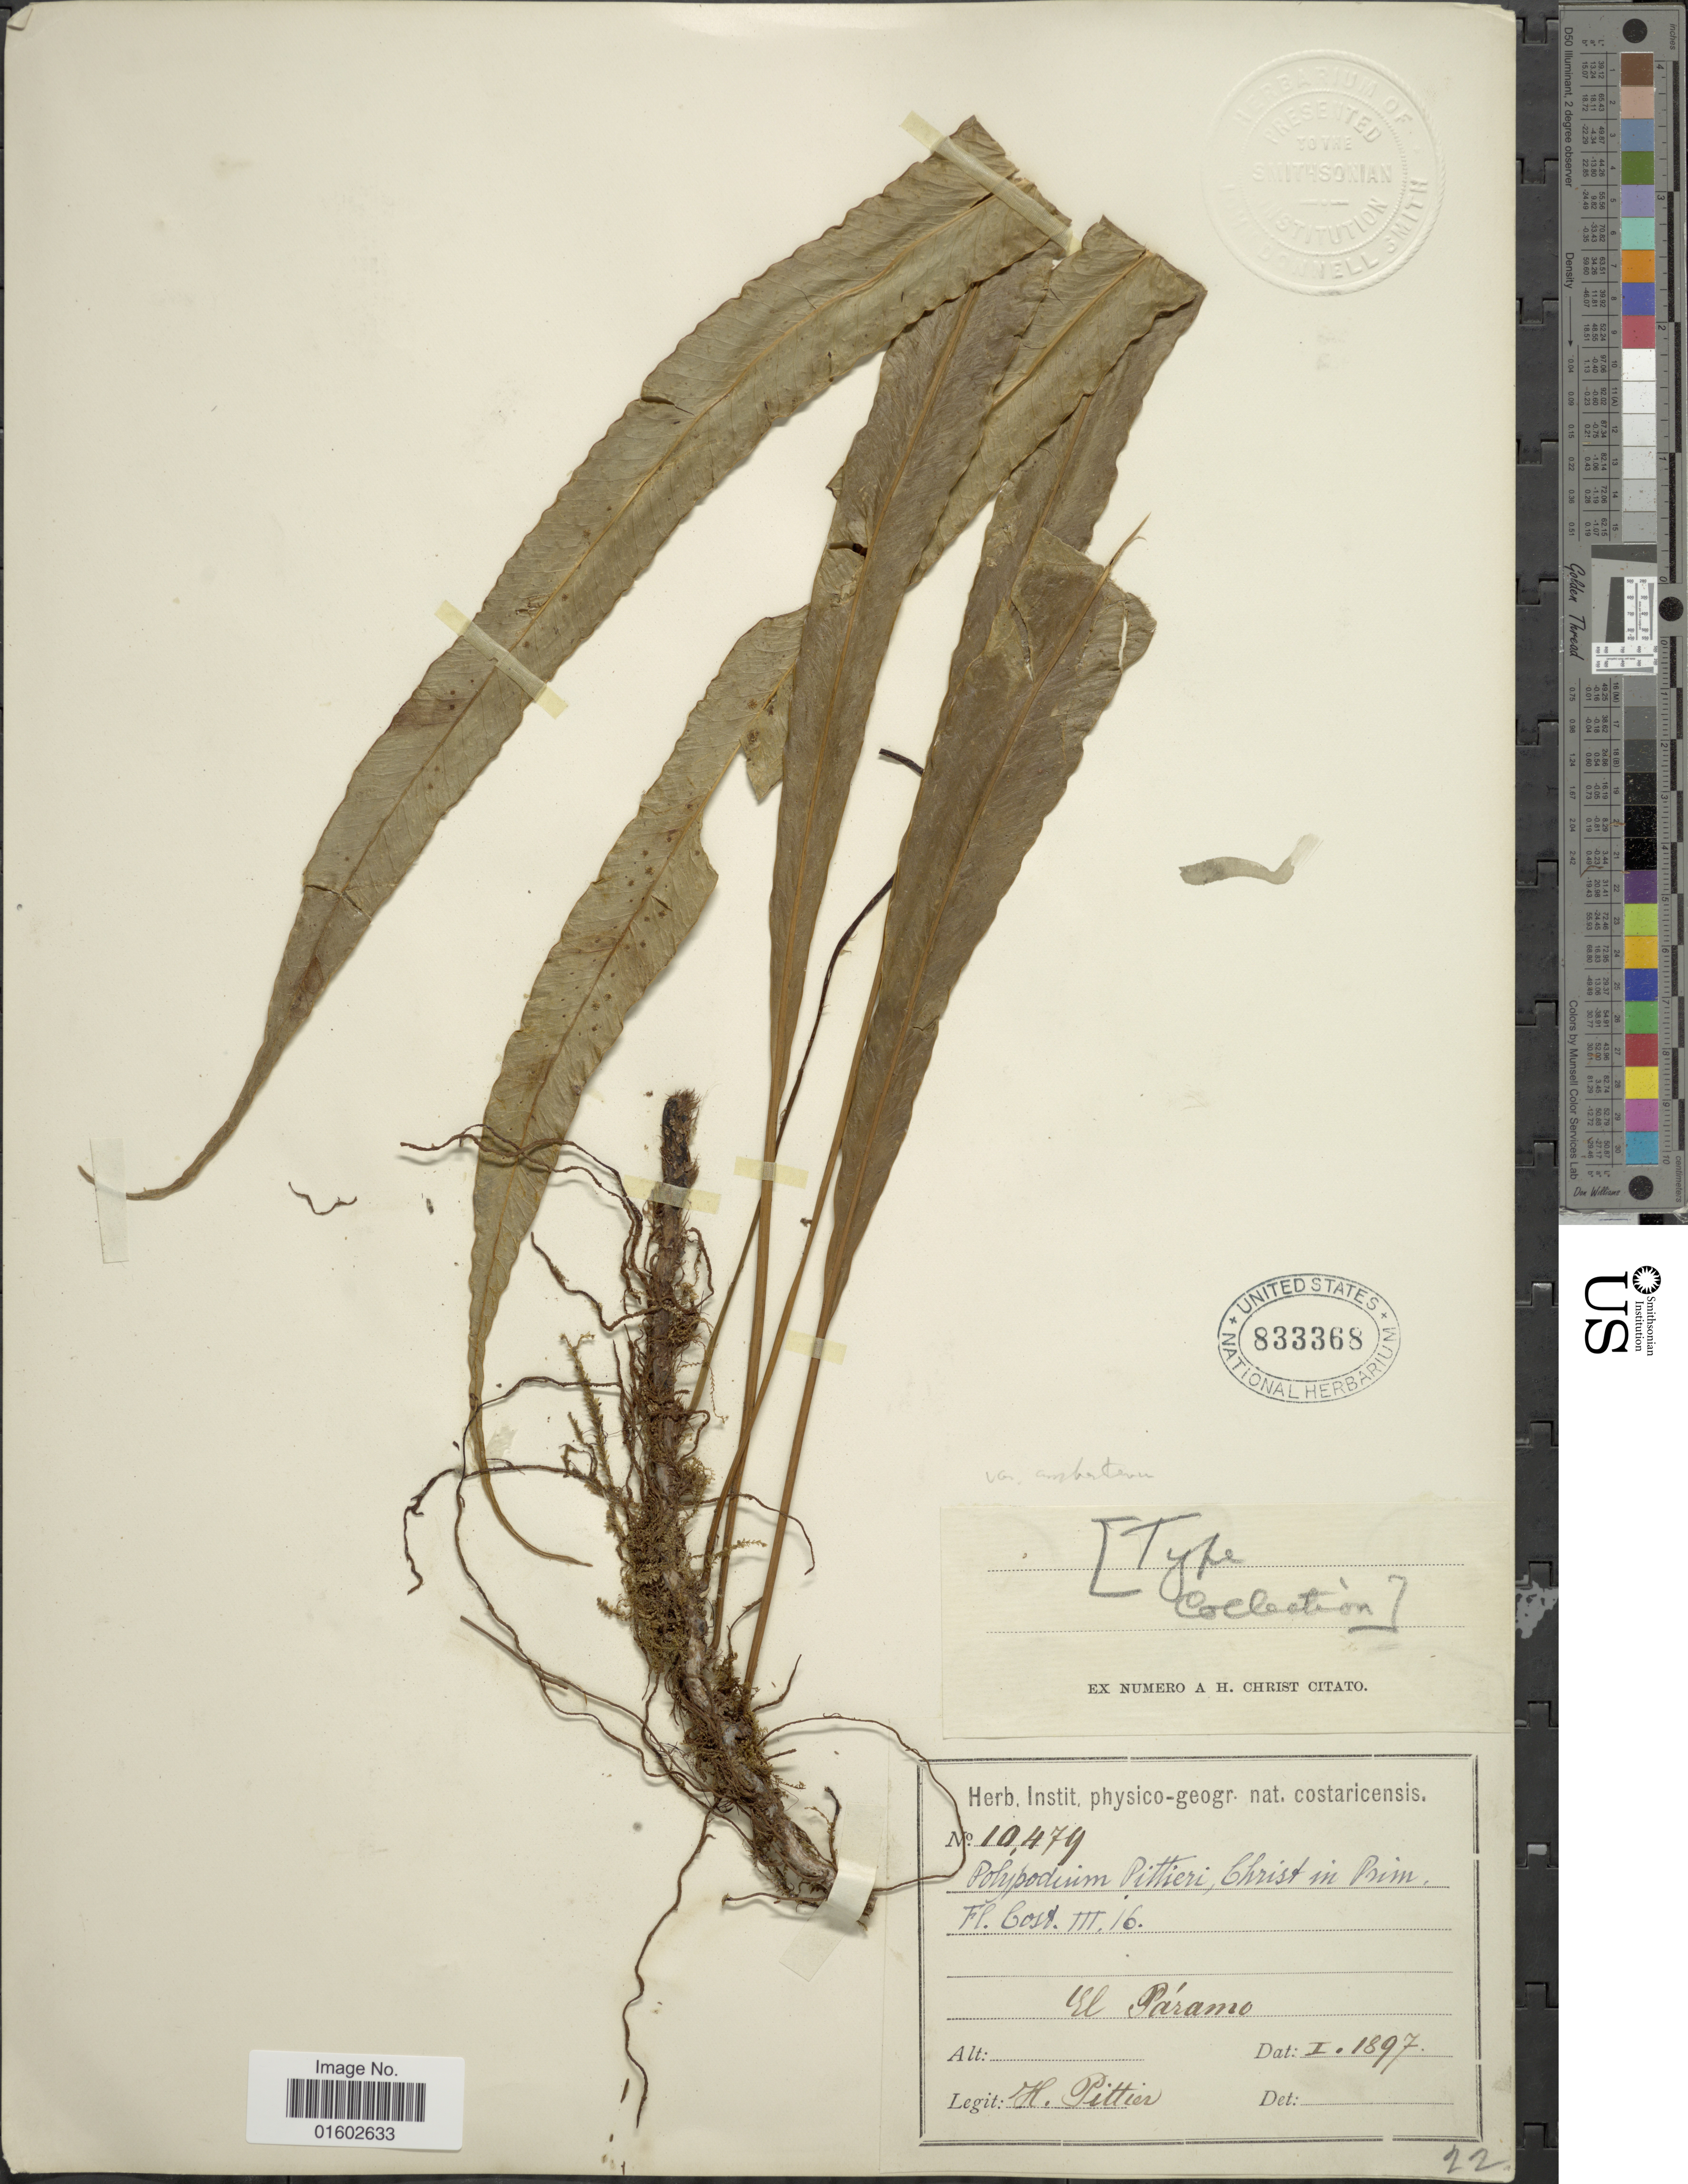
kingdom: Plantae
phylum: Tracheophyta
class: Polypodiopsida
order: Polypodiales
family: Polypodiaceae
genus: Campyloneurum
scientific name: Campyloneurum amphostenon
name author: (Kunze ex Klotzsch) Fée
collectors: H. F. Pittier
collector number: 10479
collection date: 1897-01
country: Costa Rica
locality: El Paramo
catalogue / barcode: US 833368